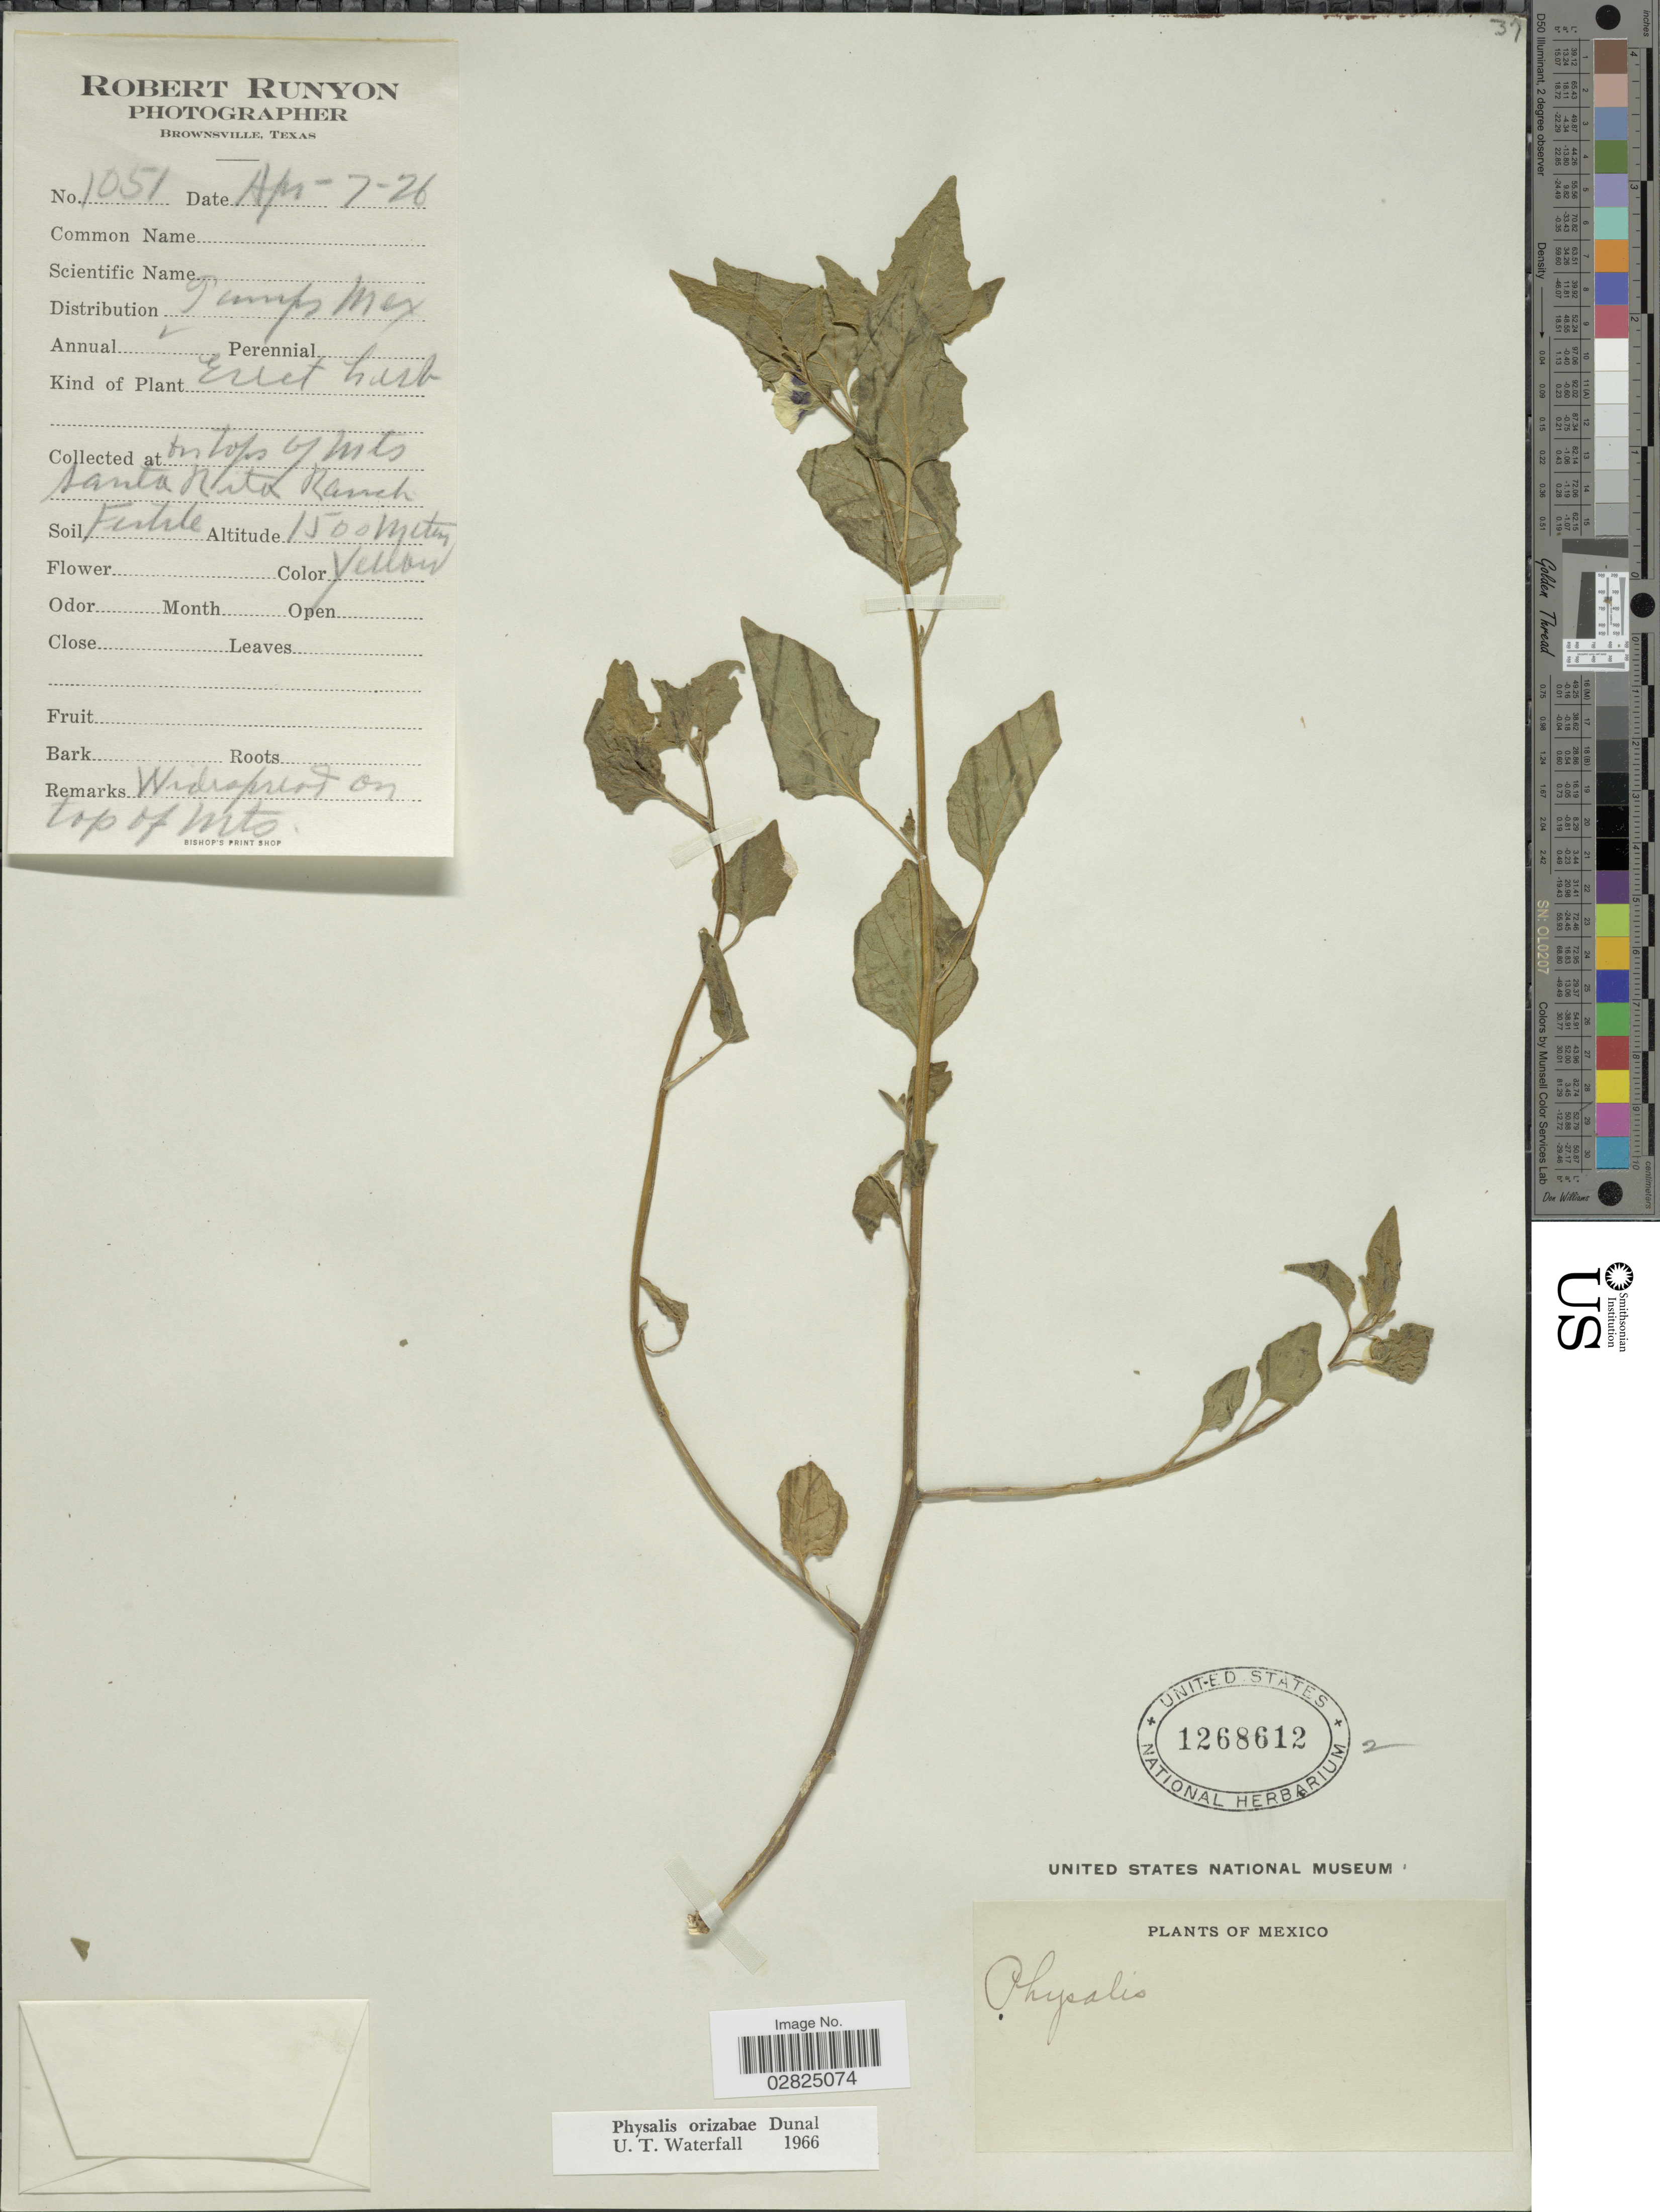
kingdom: Plantae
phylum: Tracheophyta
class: Magnoliopsida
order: Solanales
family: Solanaceae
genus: Physalis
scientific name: Physalis orizabae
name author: Dunal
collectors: R. Runyon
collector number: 1051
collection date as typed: Transcribed d/m/y: 7/4/26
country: Mexico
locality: On top of mts Santa Rita Ranch.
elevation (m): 1500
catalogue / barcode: US 1268612